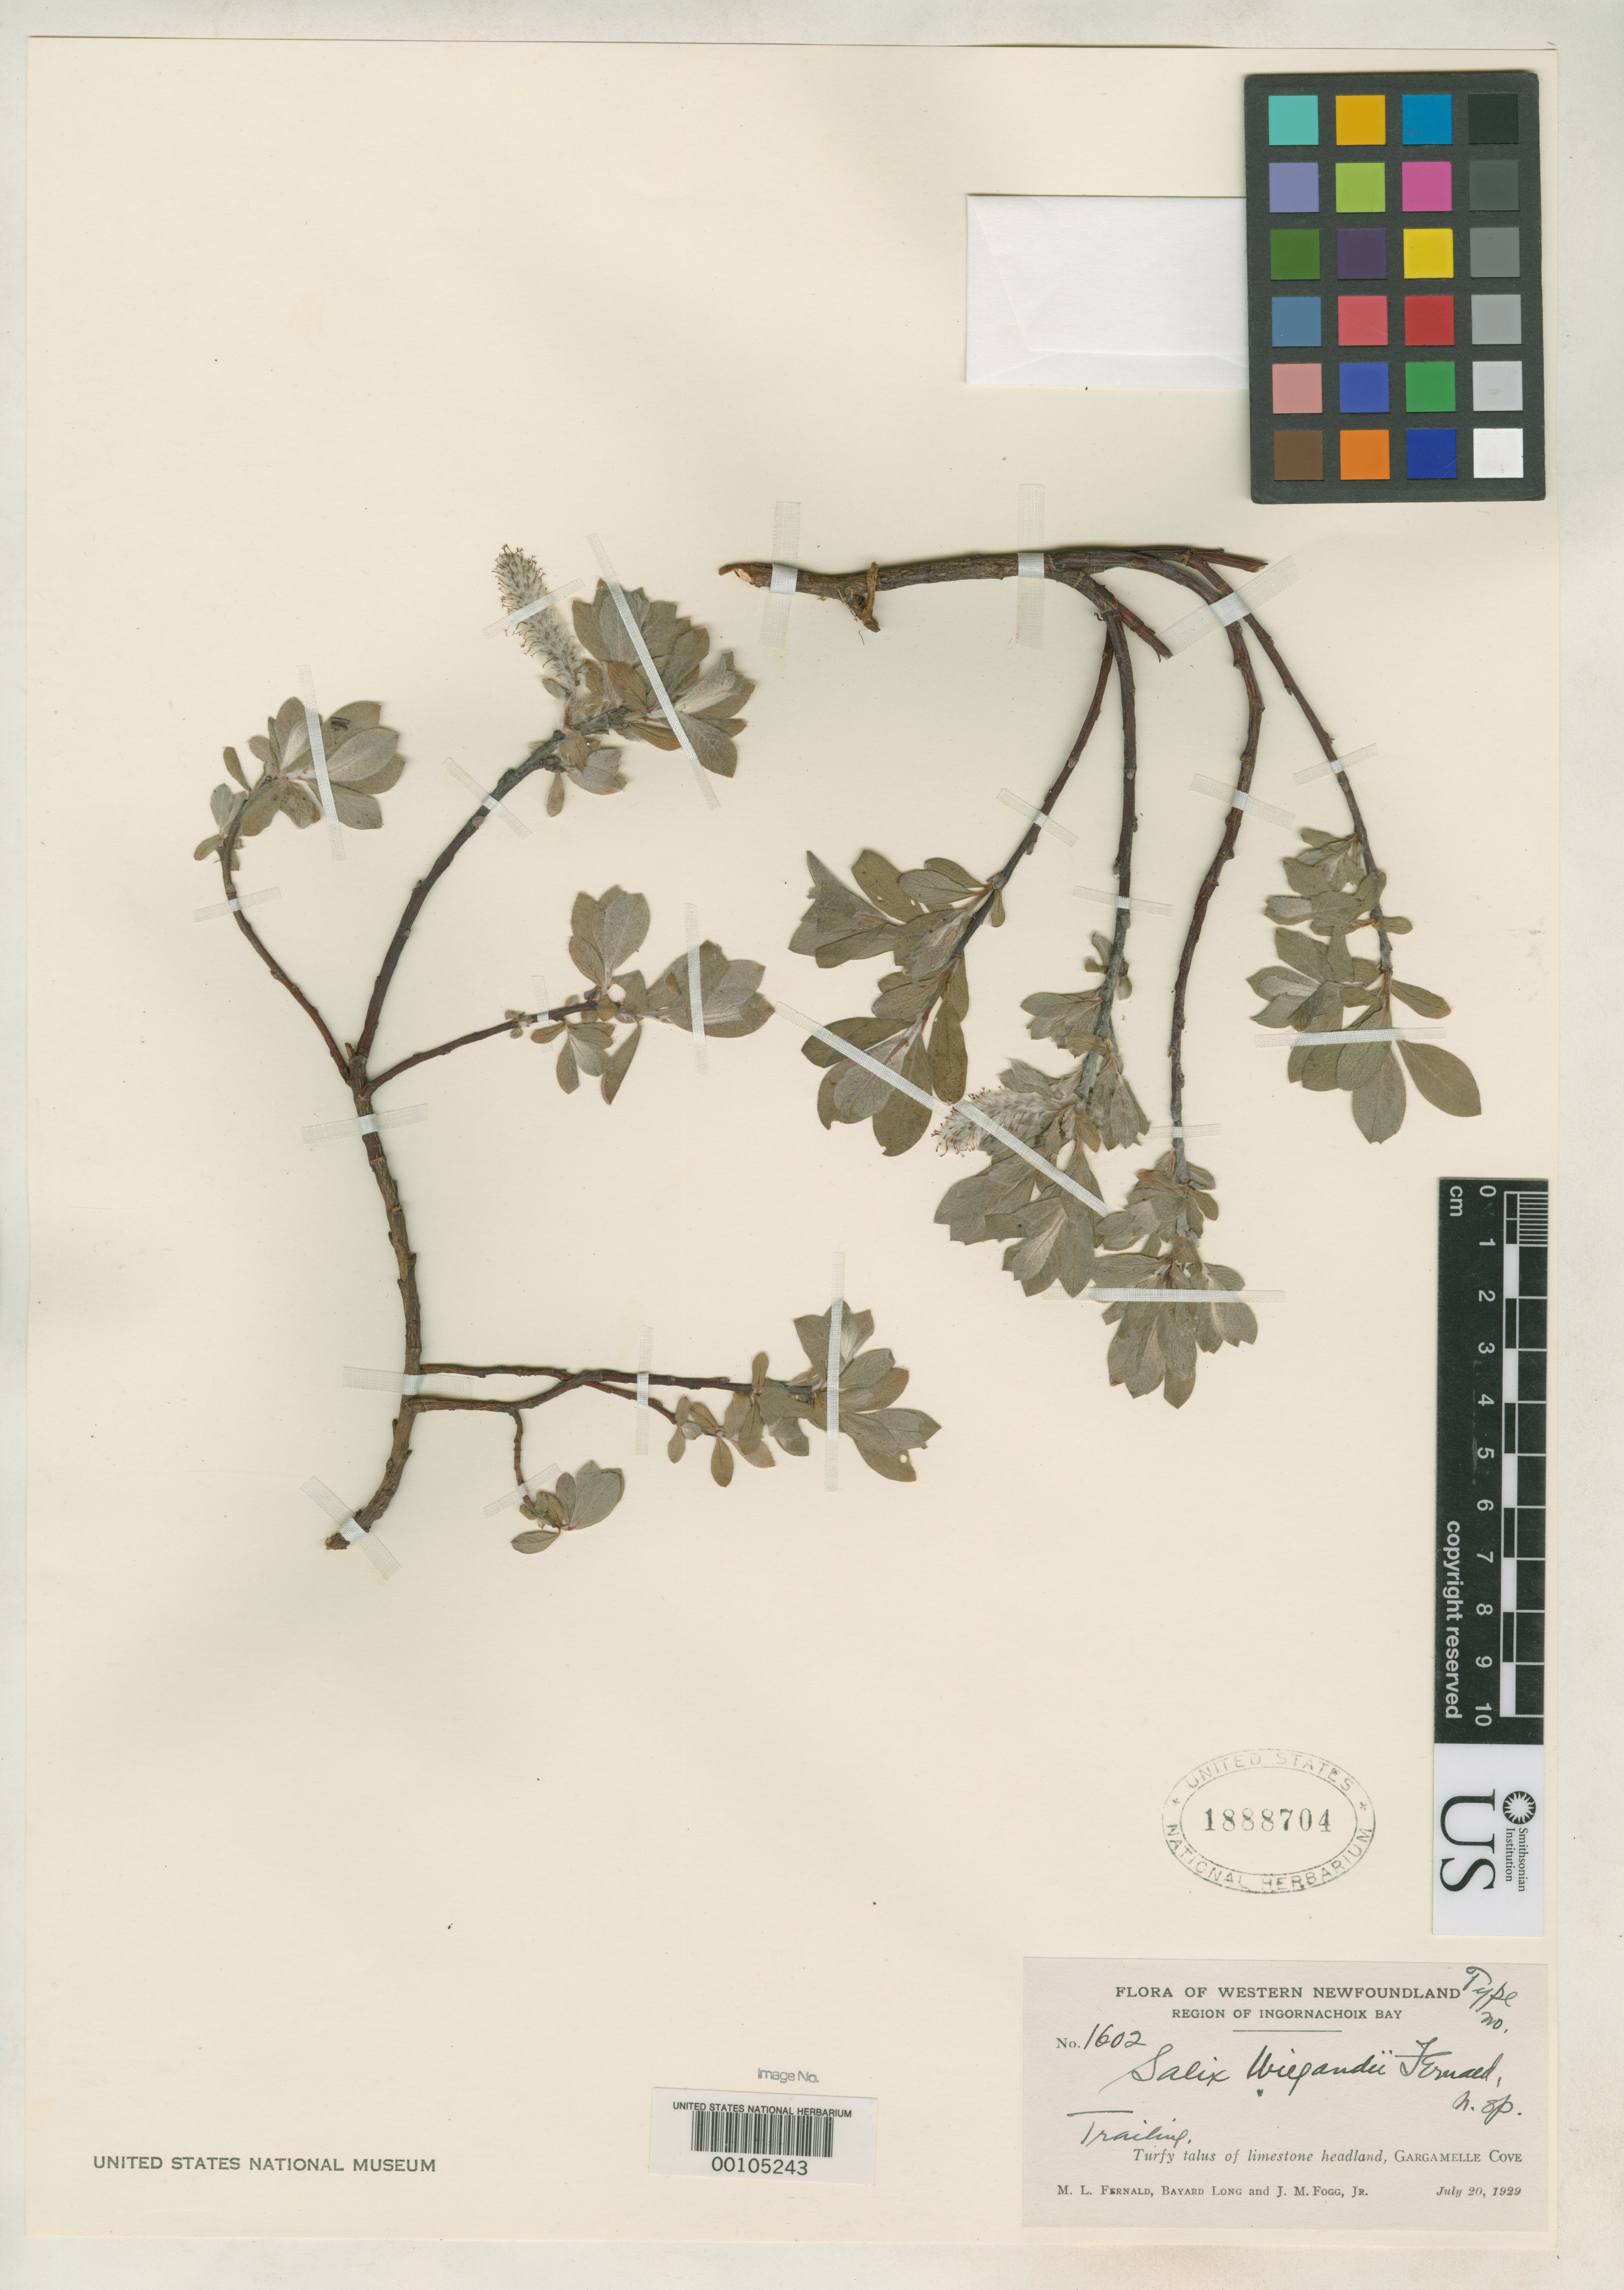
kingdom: Plantae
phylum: Tracheophyta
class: Magnoliopsida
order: Malpighiales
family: Salicaceae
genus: Salix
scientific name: Salix wiegandii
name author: Fernald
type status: Isotype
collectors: M. L. Fernald, B. H. Long & J. Fogg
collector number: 1602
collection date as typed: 20 Jul 1929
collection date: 1929-07-20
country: Canada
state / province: Newfoundland and Labrador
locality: Region of Ingornachoix Bay, Gargmelle Cove.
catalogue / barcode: US 1888704